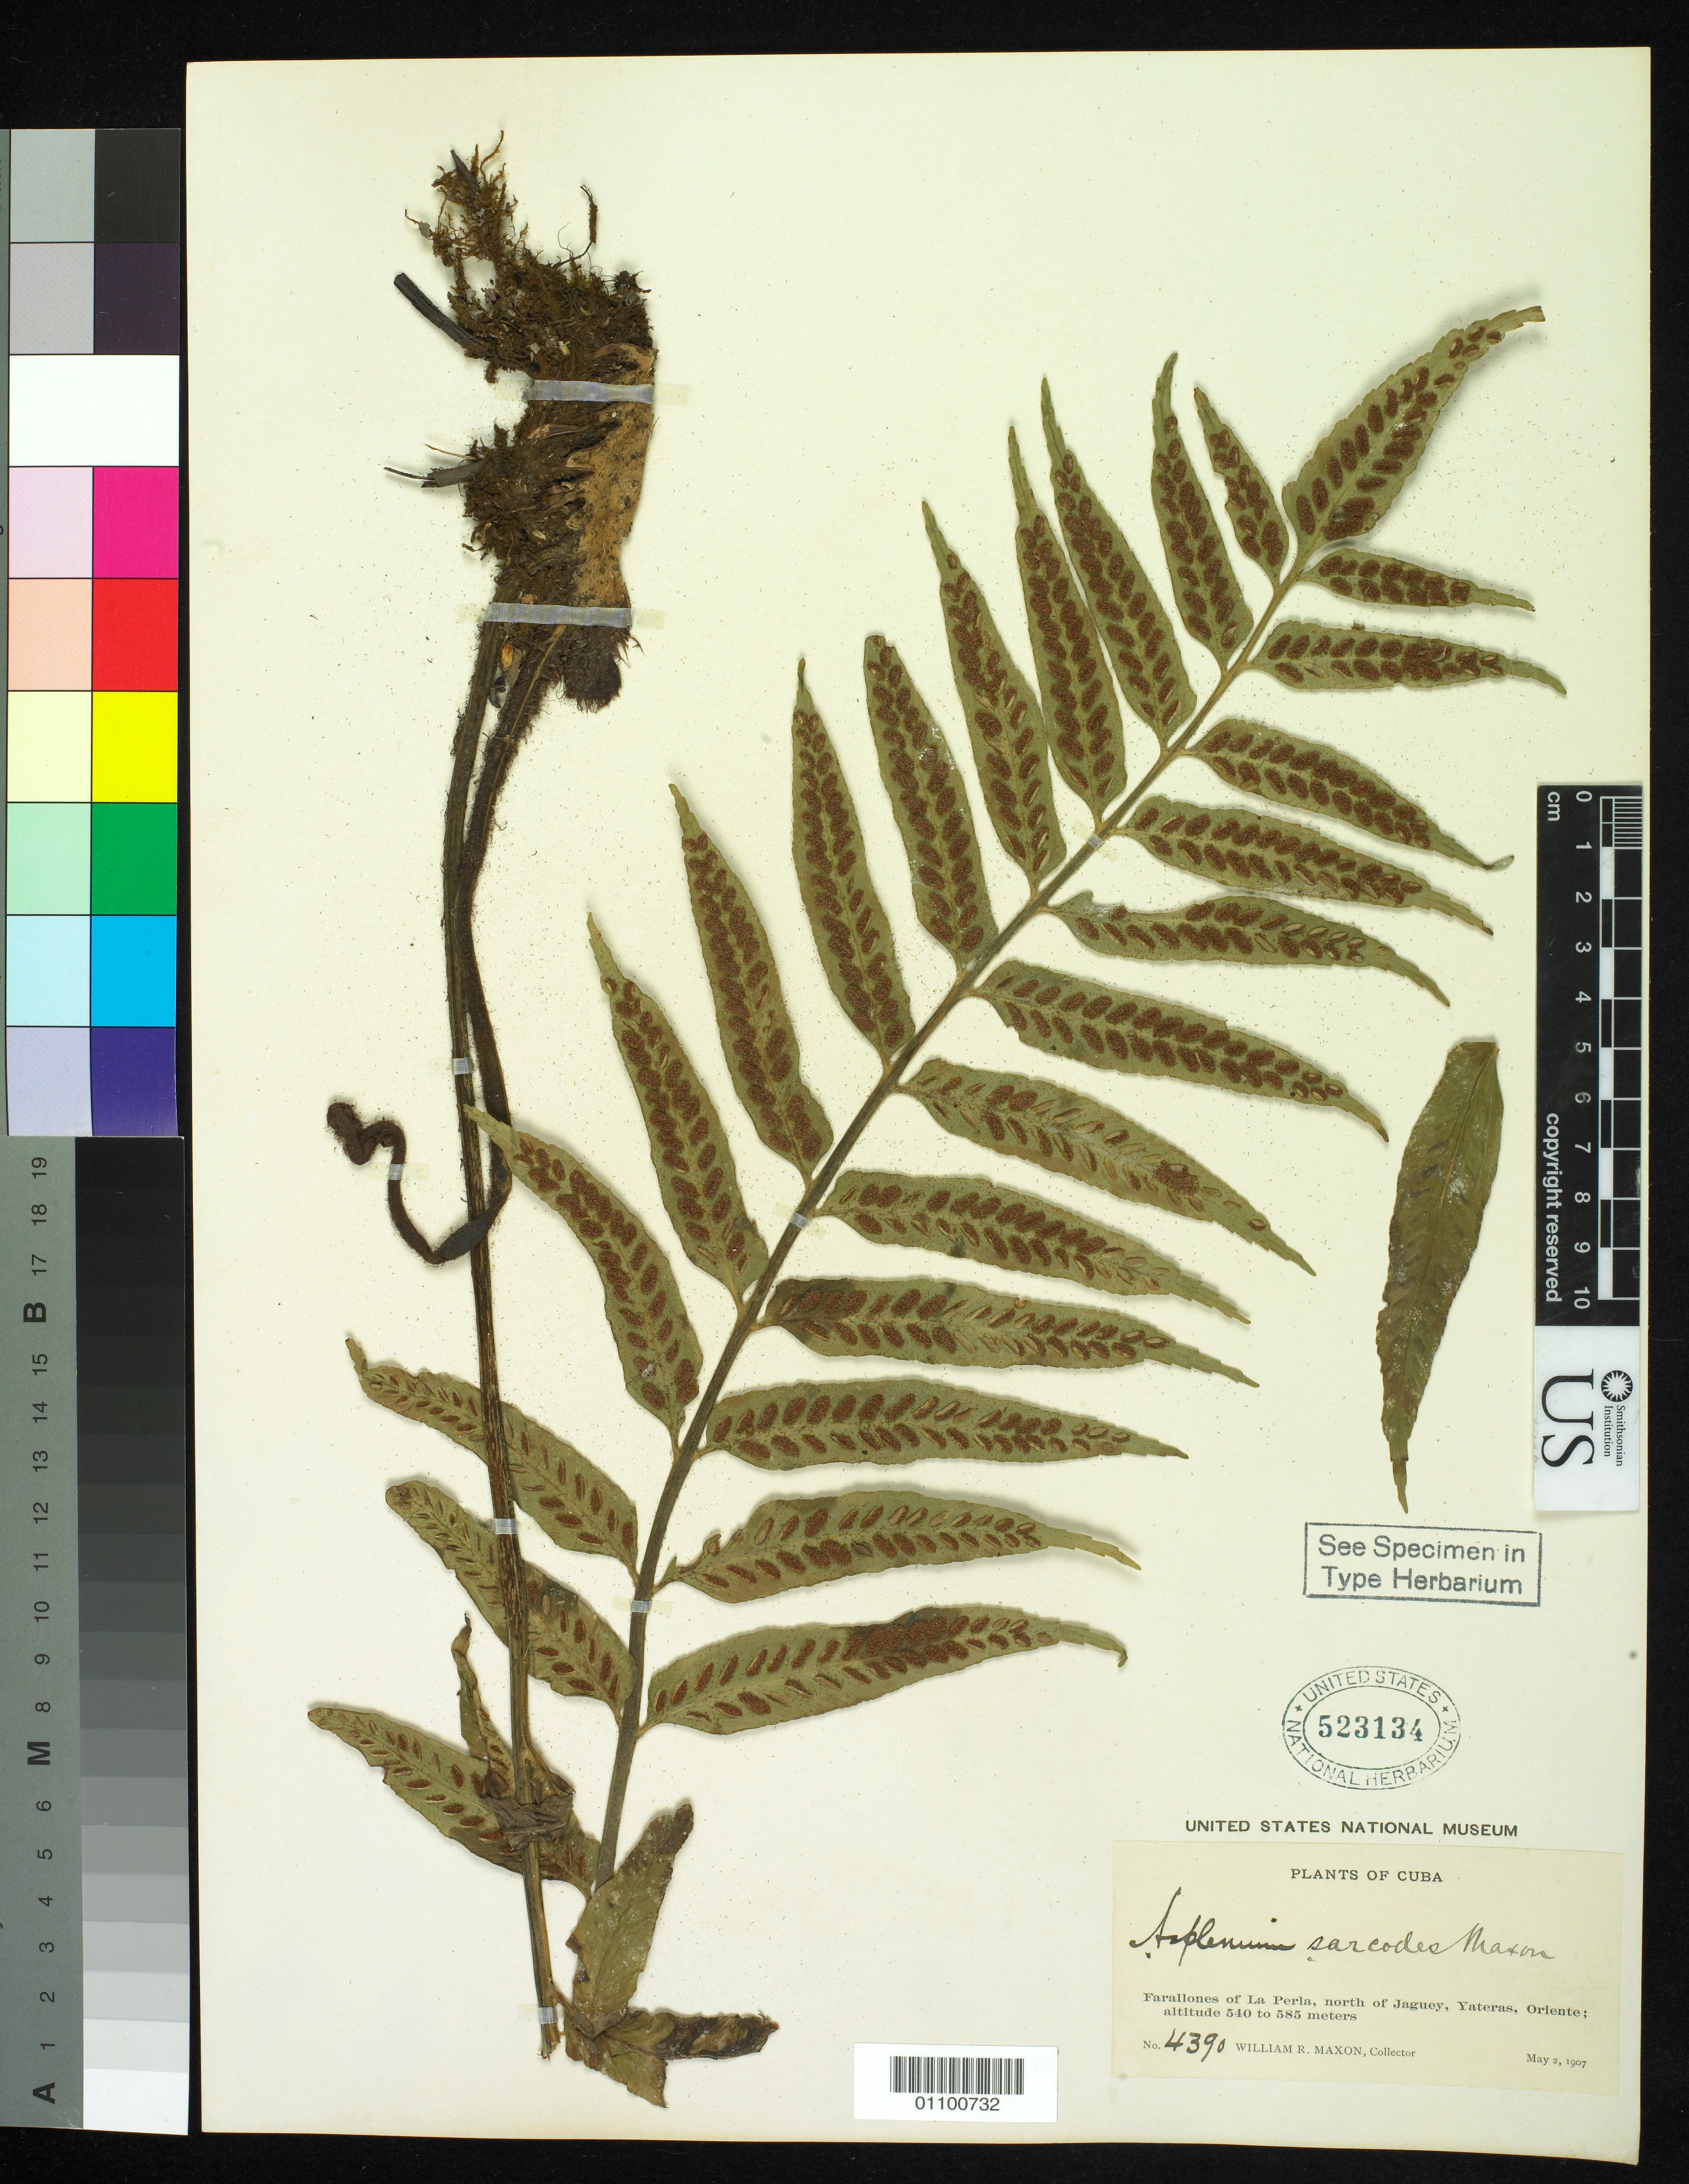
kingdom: Plantae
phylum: Tracheophyta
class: Polypodiopsida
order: Polypodiales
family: Aspleniaceae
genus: Asplenium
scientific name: Asplenium sarcodes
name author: Maxon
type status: Isotype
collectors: W. R. Maxon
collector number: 4390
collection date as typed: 02 May 1907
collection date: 1907-05-02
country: Cuba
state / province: Oriente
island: Greater Antilles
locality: Farallones of La Perla, N of Jaguey, Yateras.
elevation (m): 540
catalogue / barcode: US 523134